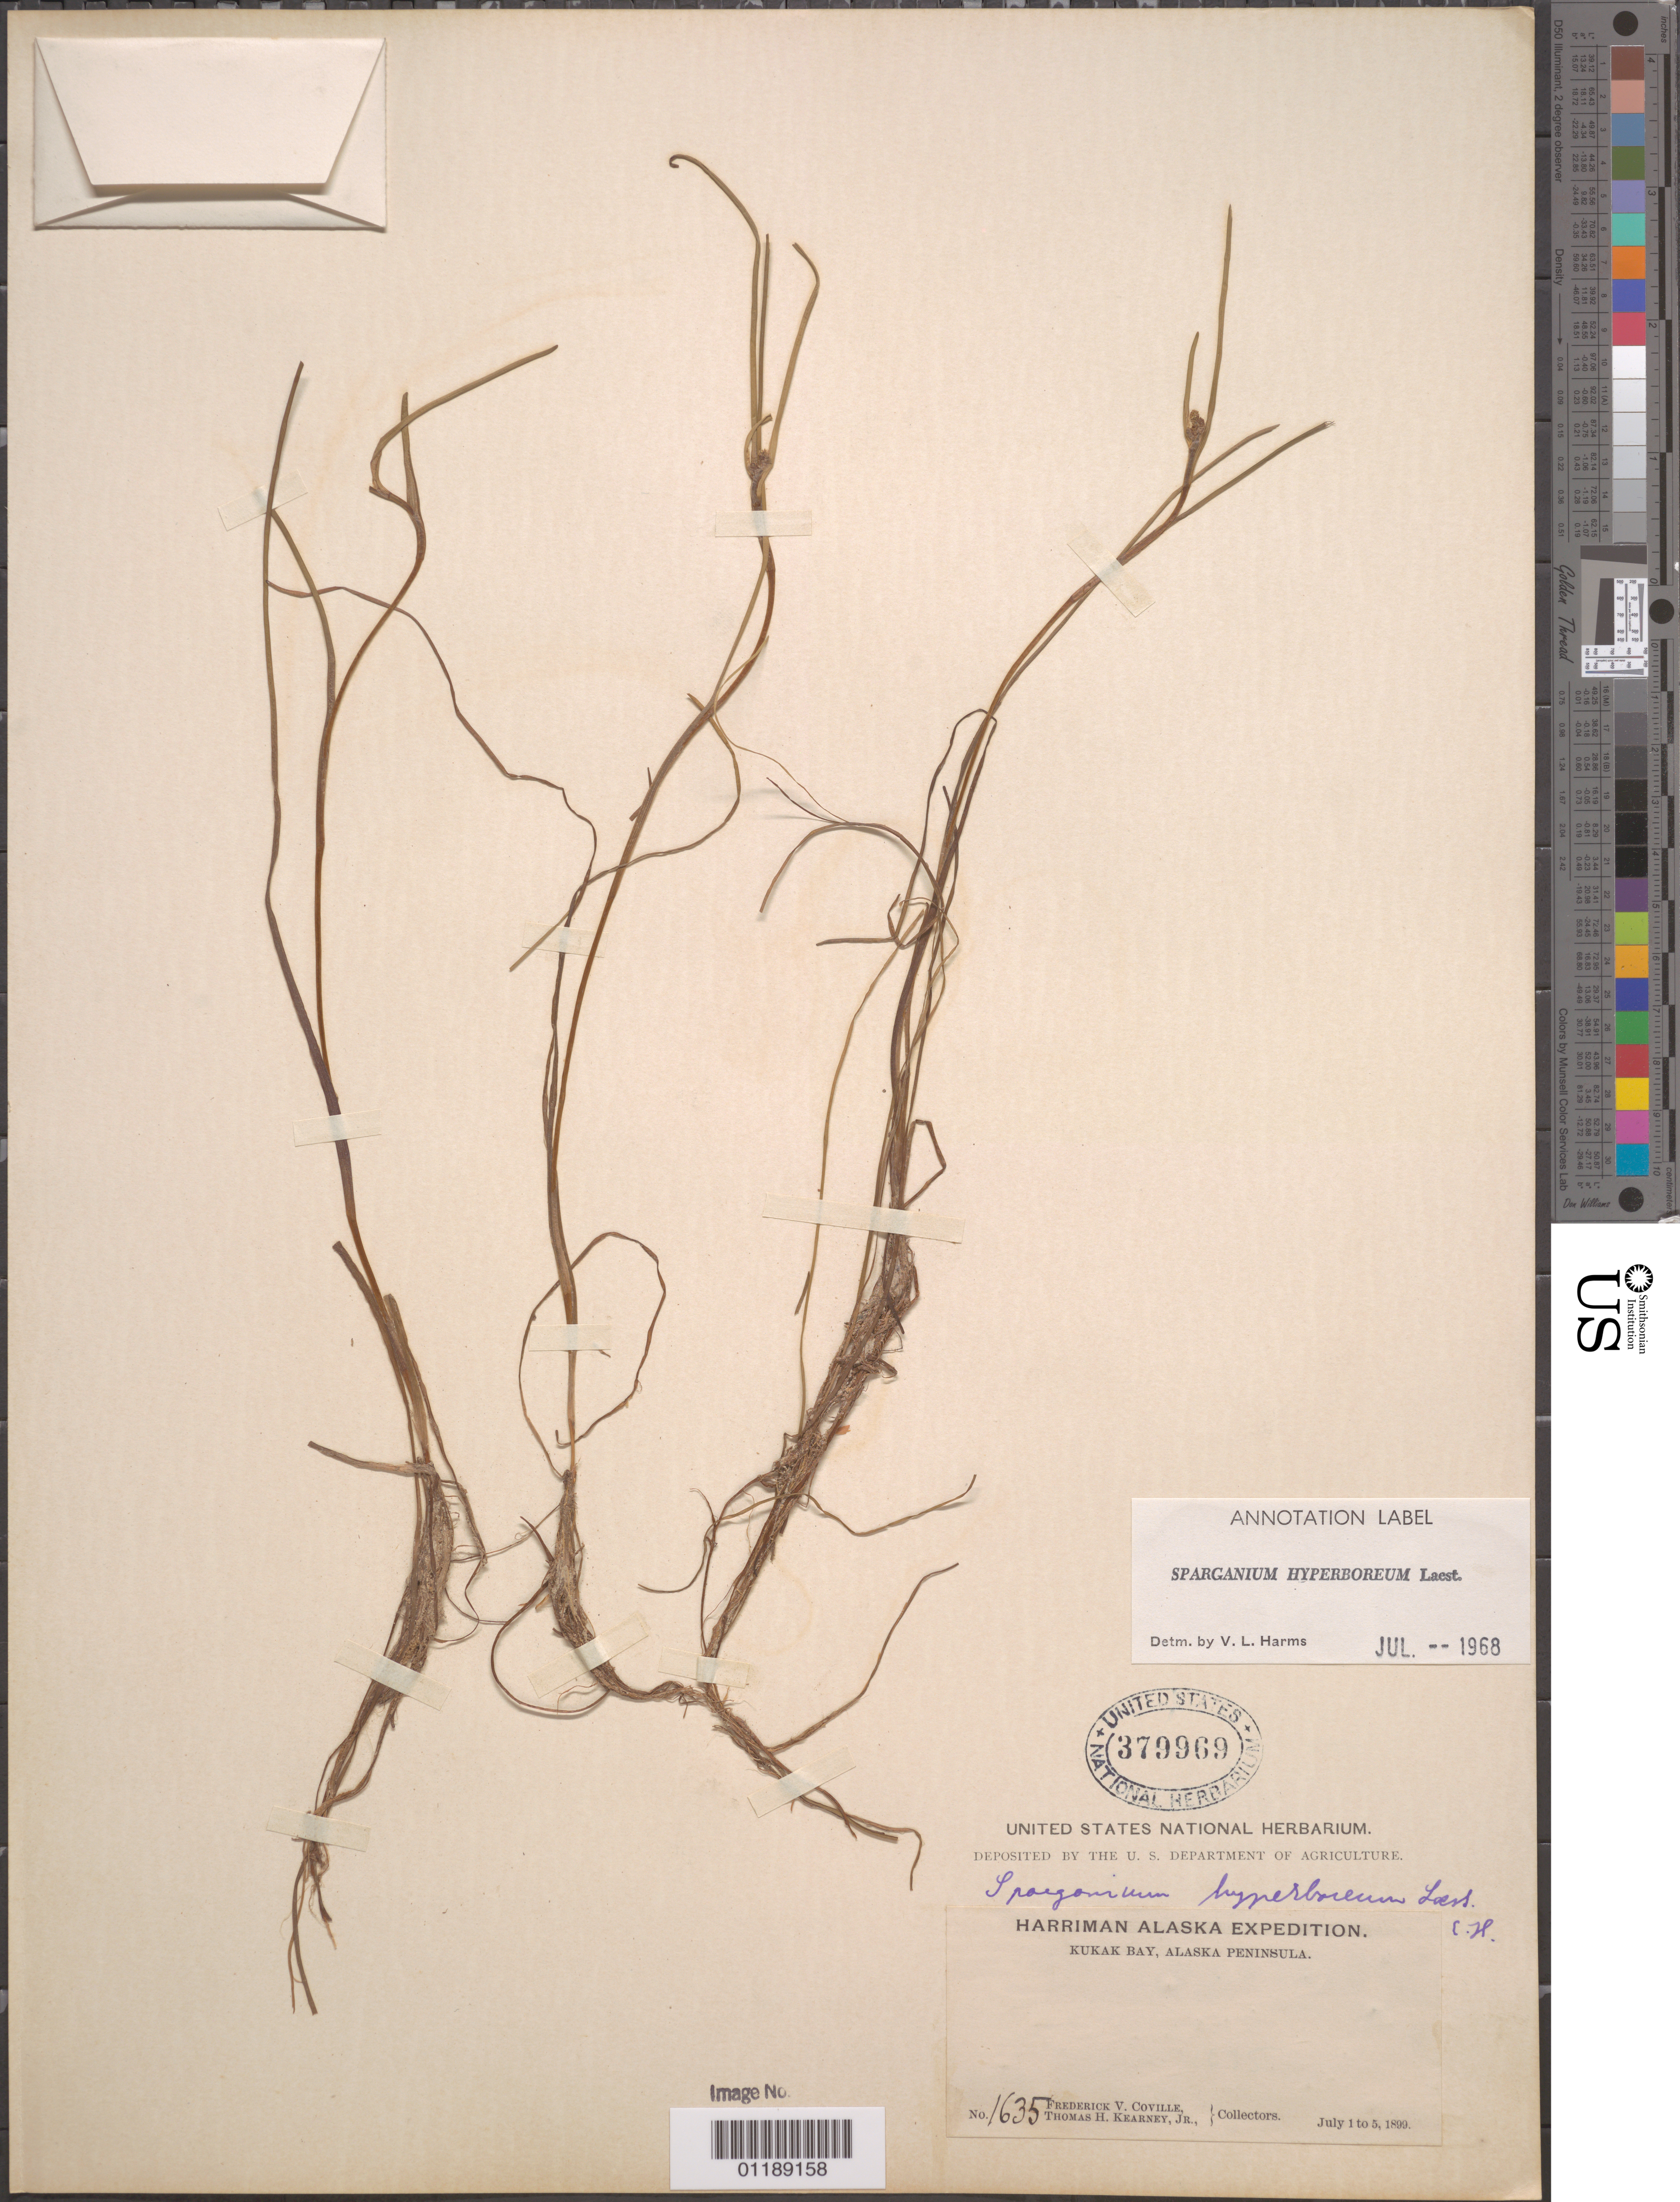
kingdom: Plantae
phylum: Tracheophyta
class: Liliopsida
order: Poales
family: Typhaceae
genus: Sparganium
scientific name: Sparganium hyperboreum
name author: Beurl. ex Laest.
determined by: Harms, V. L.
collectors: F. V. Coville & T. H. Kearney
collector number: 1635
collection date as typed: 01 Jul 1899 to 05 Jul 1899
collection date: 1899-07-01/1899-07-05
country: United States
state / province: Alaska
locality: Kukak Bay, Alaska Peninsula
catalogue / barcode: US 379969